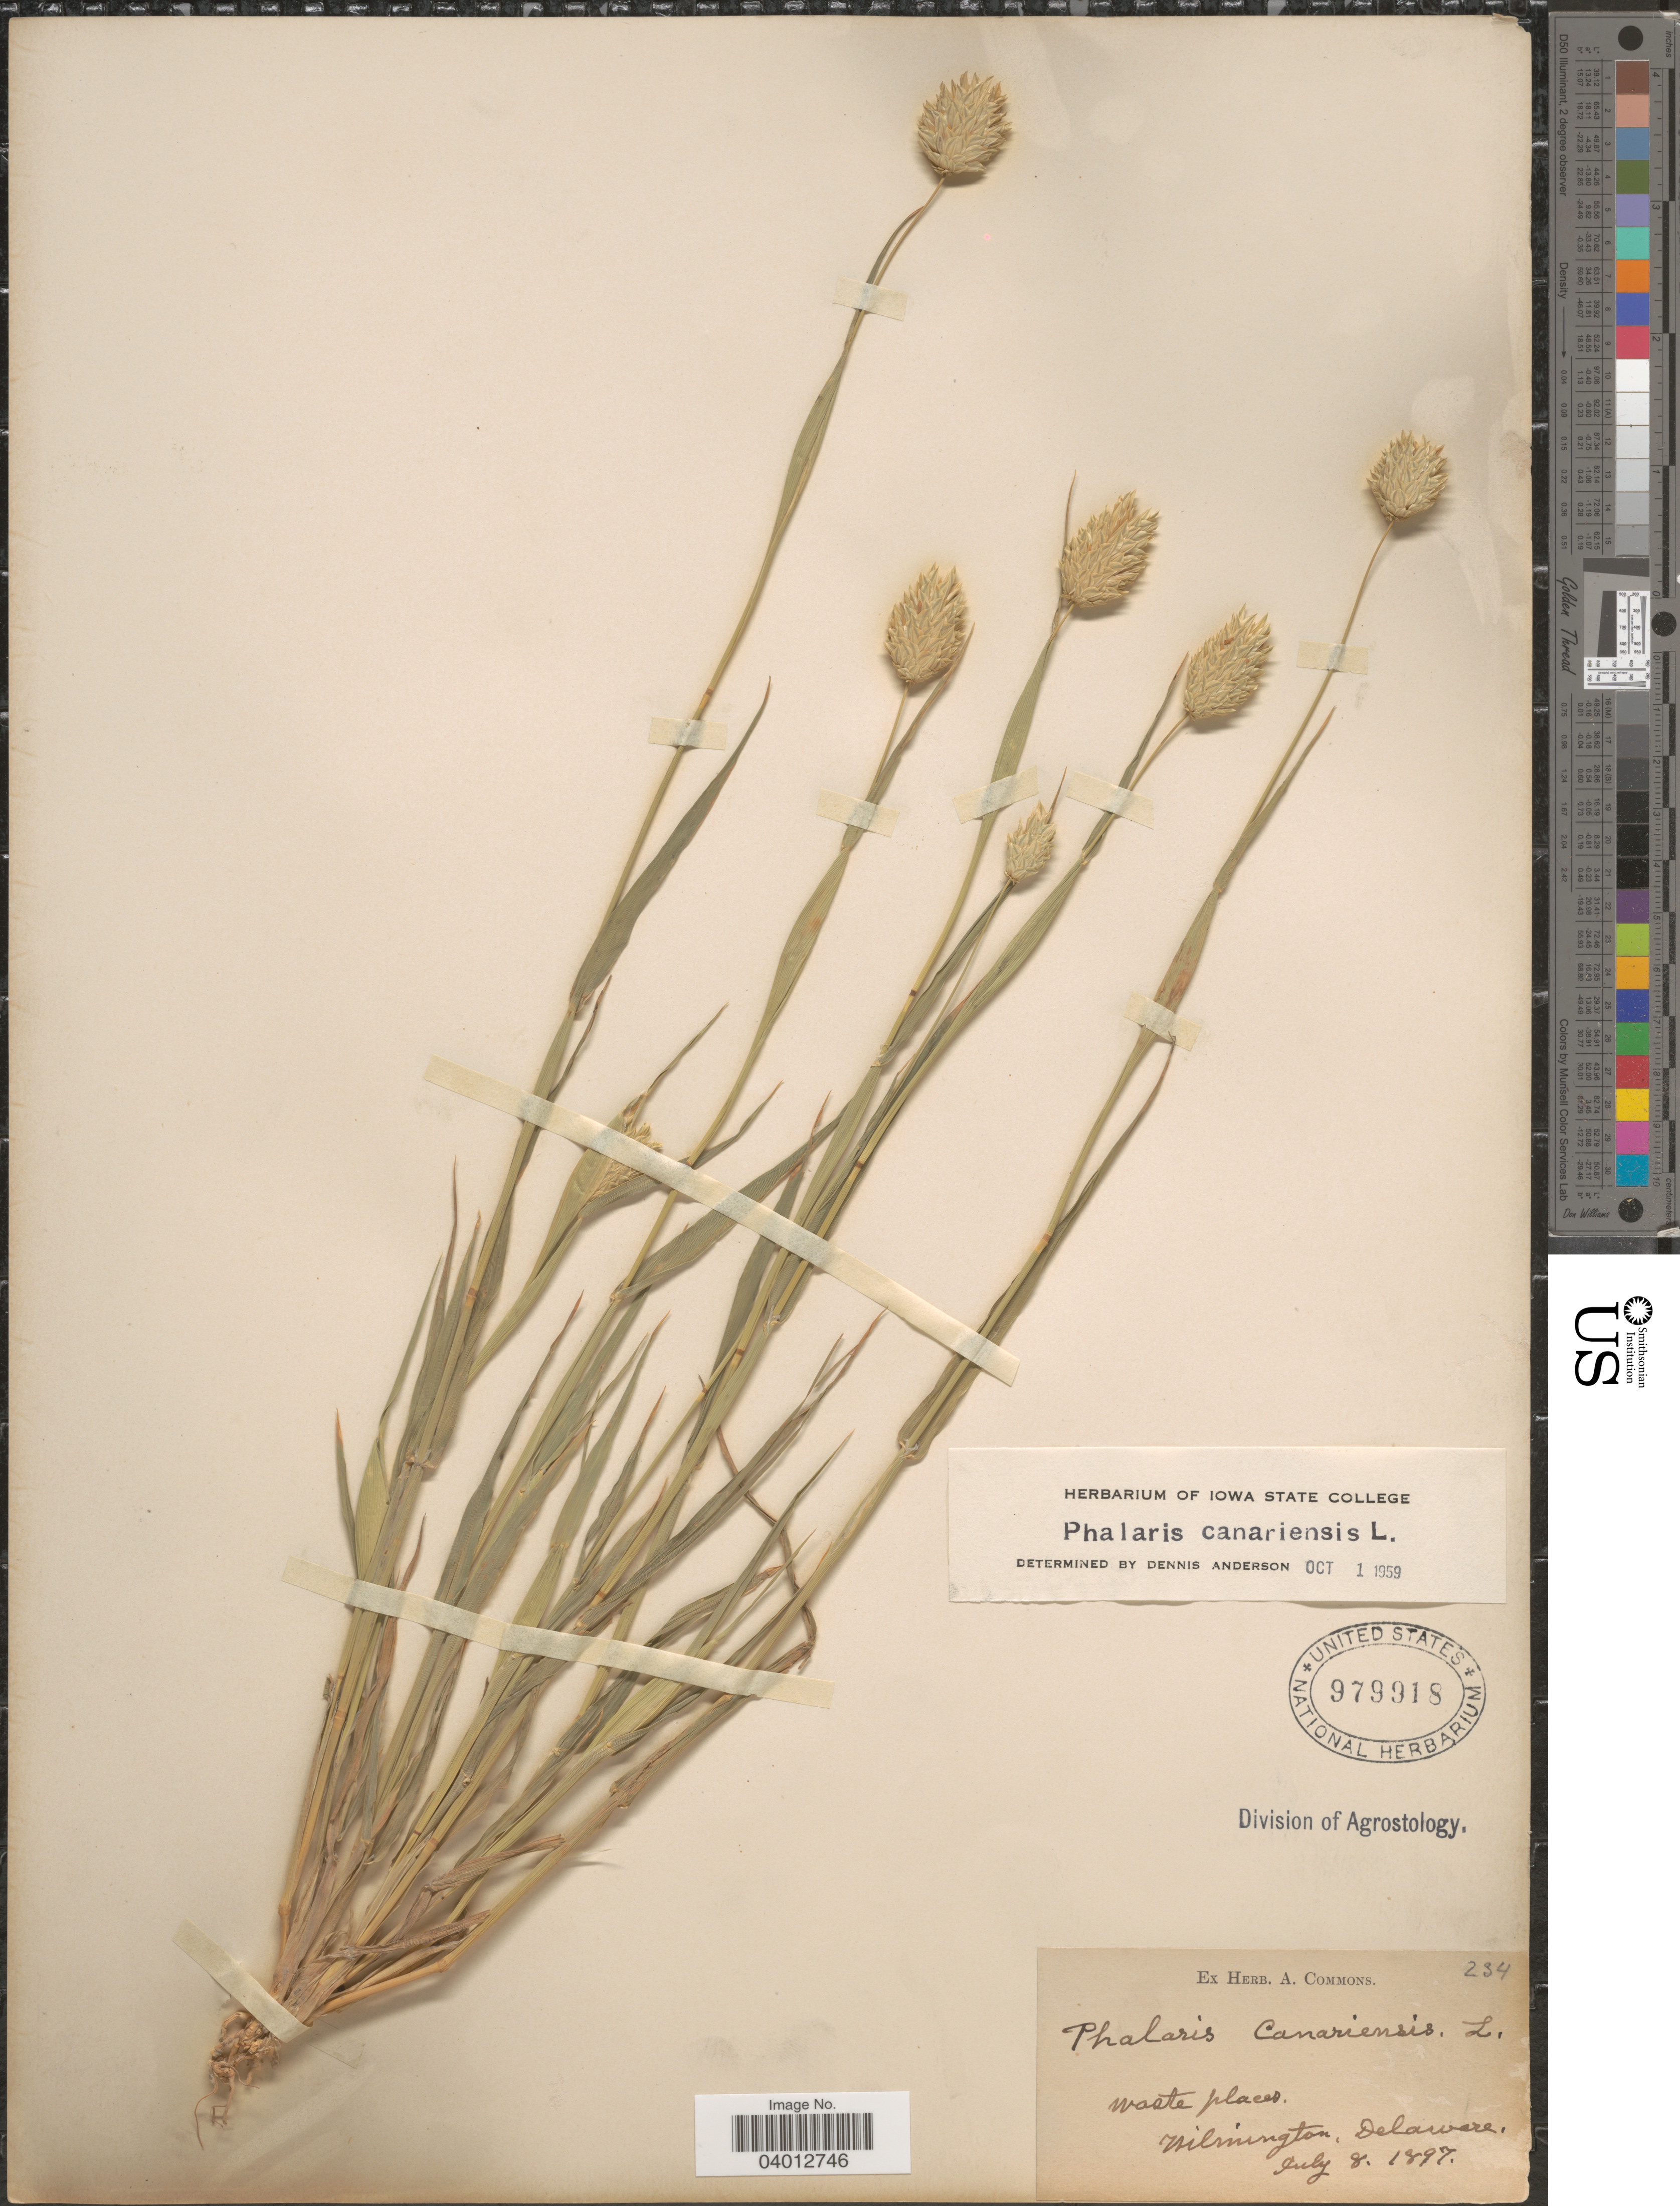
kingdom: Plantae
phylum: Tracheophyta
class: Liliopsida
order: Poales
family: Poaceae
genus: Phalaris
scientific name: Phalaris canariensis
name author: L.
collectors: ex herb. A. Commons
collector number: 234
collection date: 1897-07-08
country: United States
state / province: Delaware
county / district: New Castle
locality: Wilmington.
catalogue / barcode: US 979918